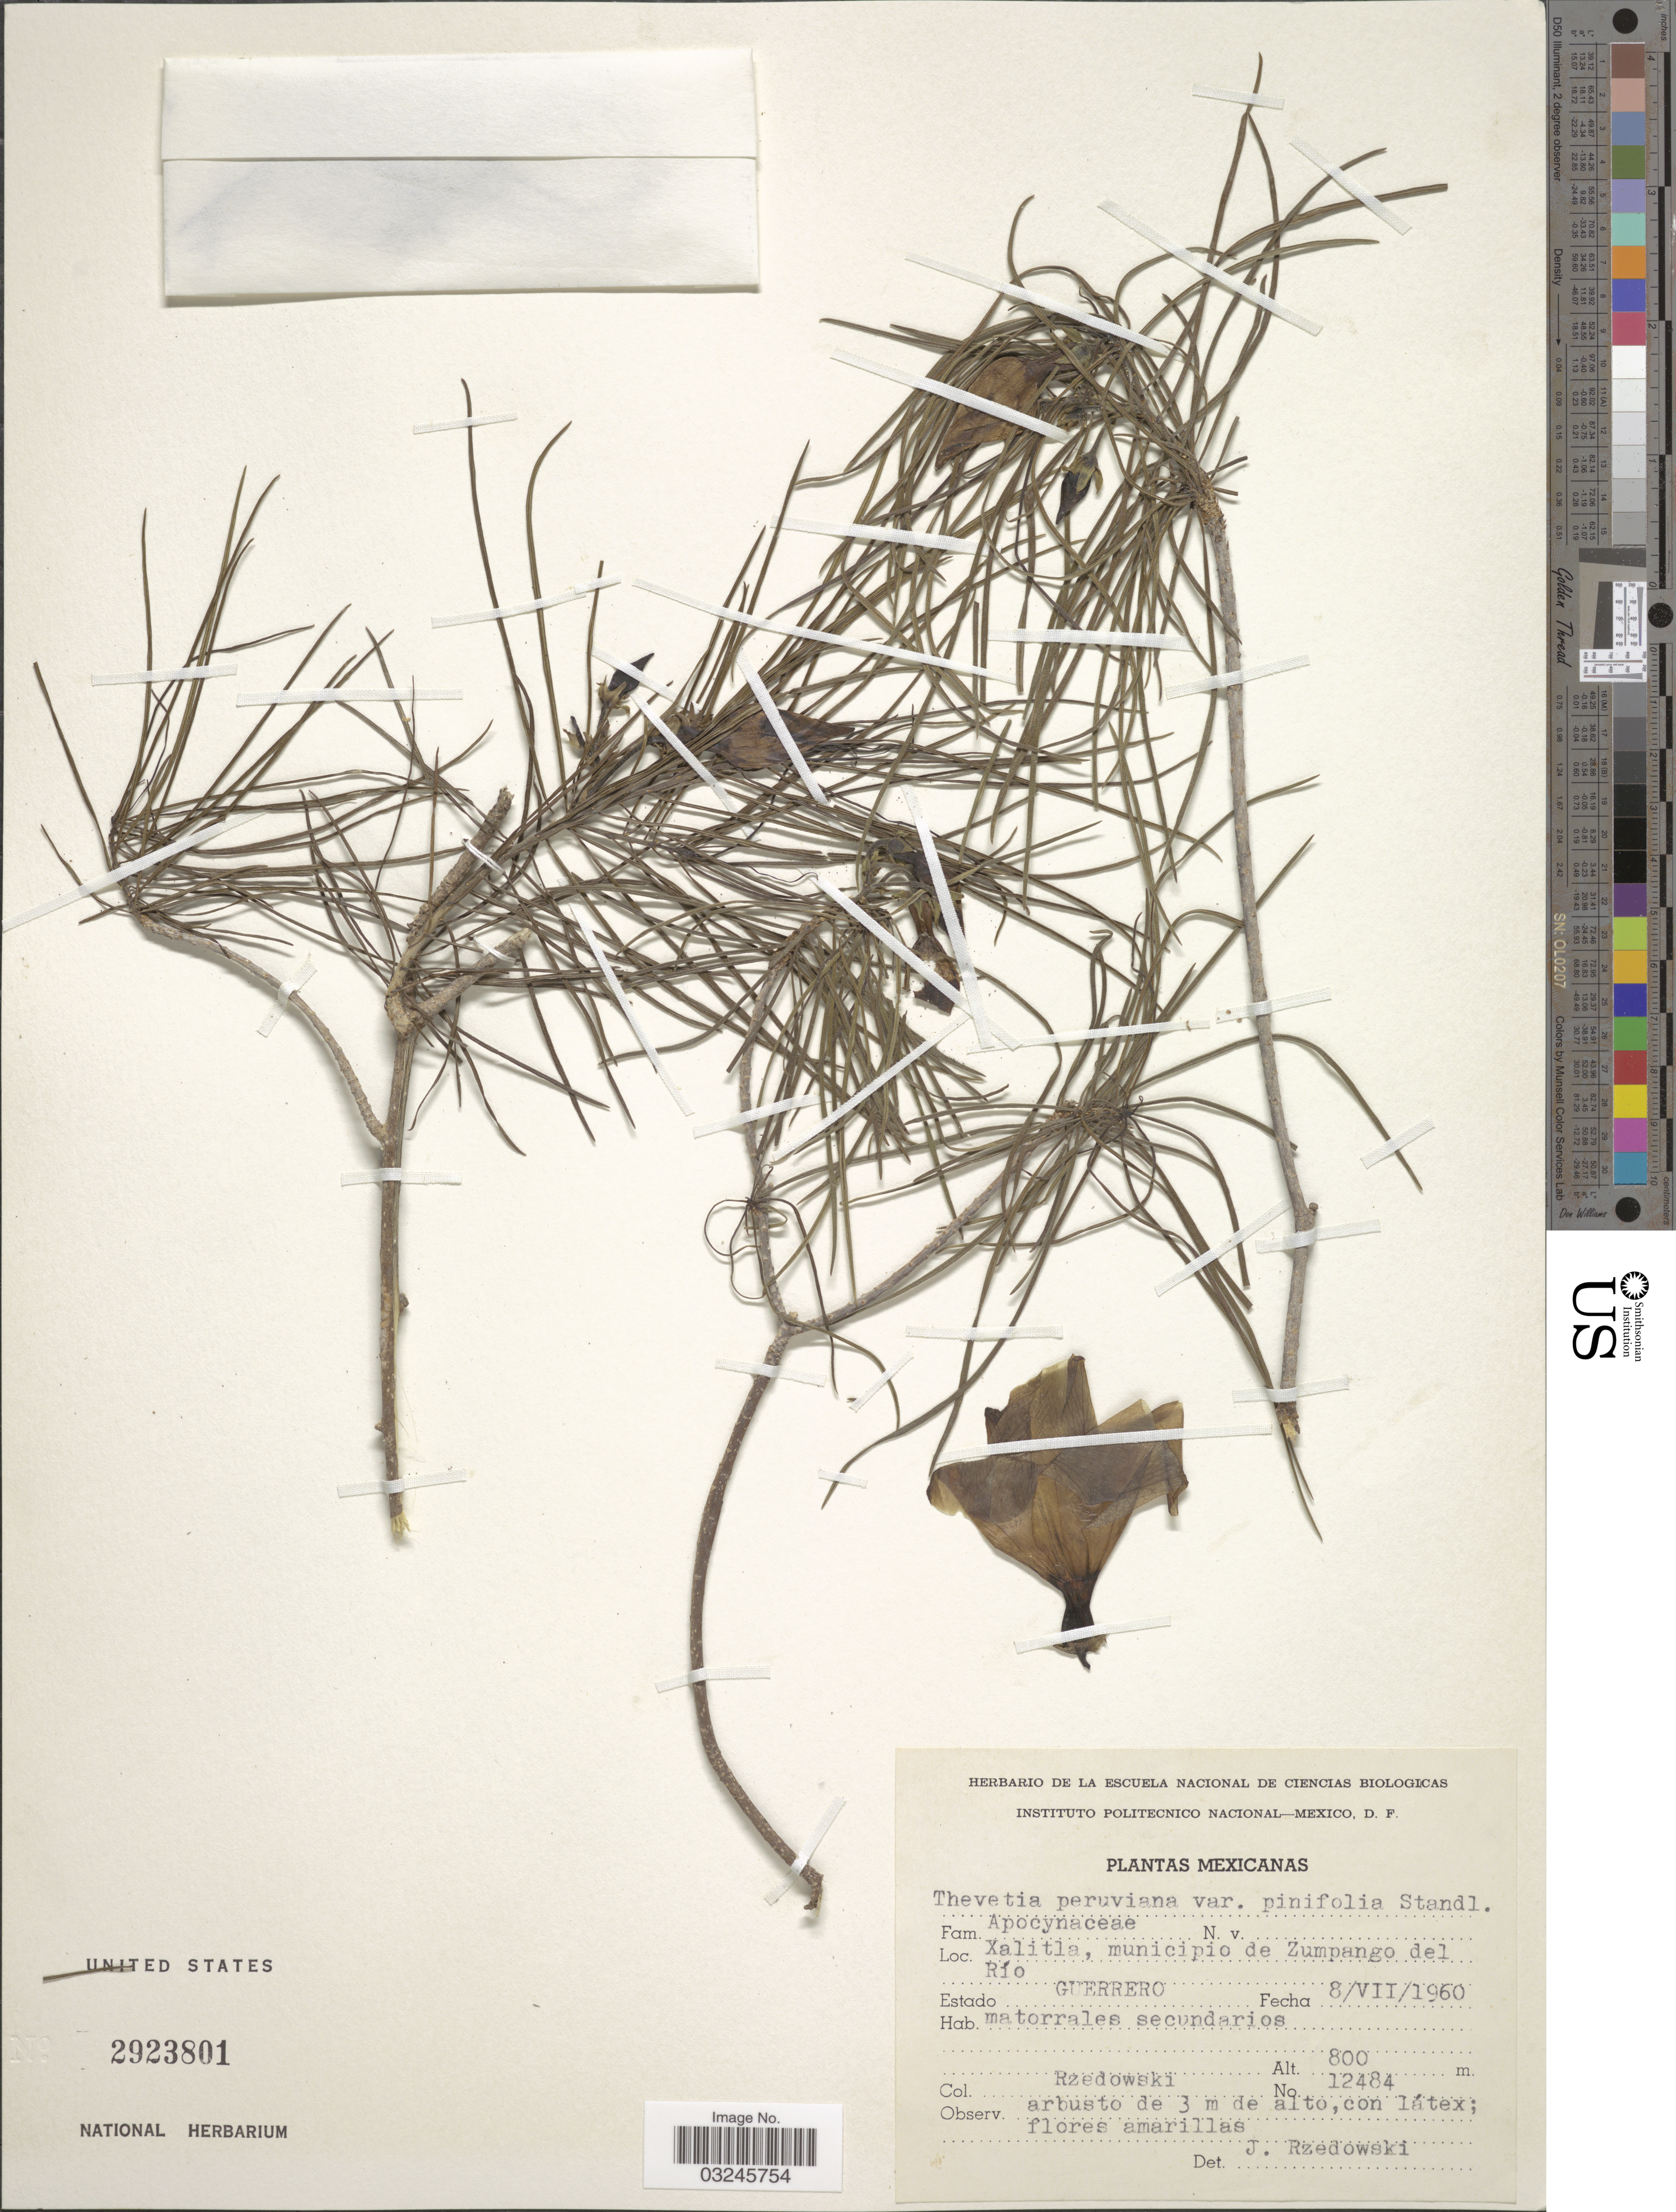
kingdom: Plantae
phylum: Tracheophyta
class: Magnoliopsida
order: Gentianales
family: Apocynaceae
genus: Thevetia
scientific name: Thevetia pinifolia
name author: (Standl.) J.K. Williams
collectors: Rzedowski, --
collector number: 12484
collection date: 1960-07-08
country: Mexico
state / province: Guerrero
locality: Xalitla, municipio de Zumpango del Río.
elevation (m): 800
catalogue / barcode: US 2923801